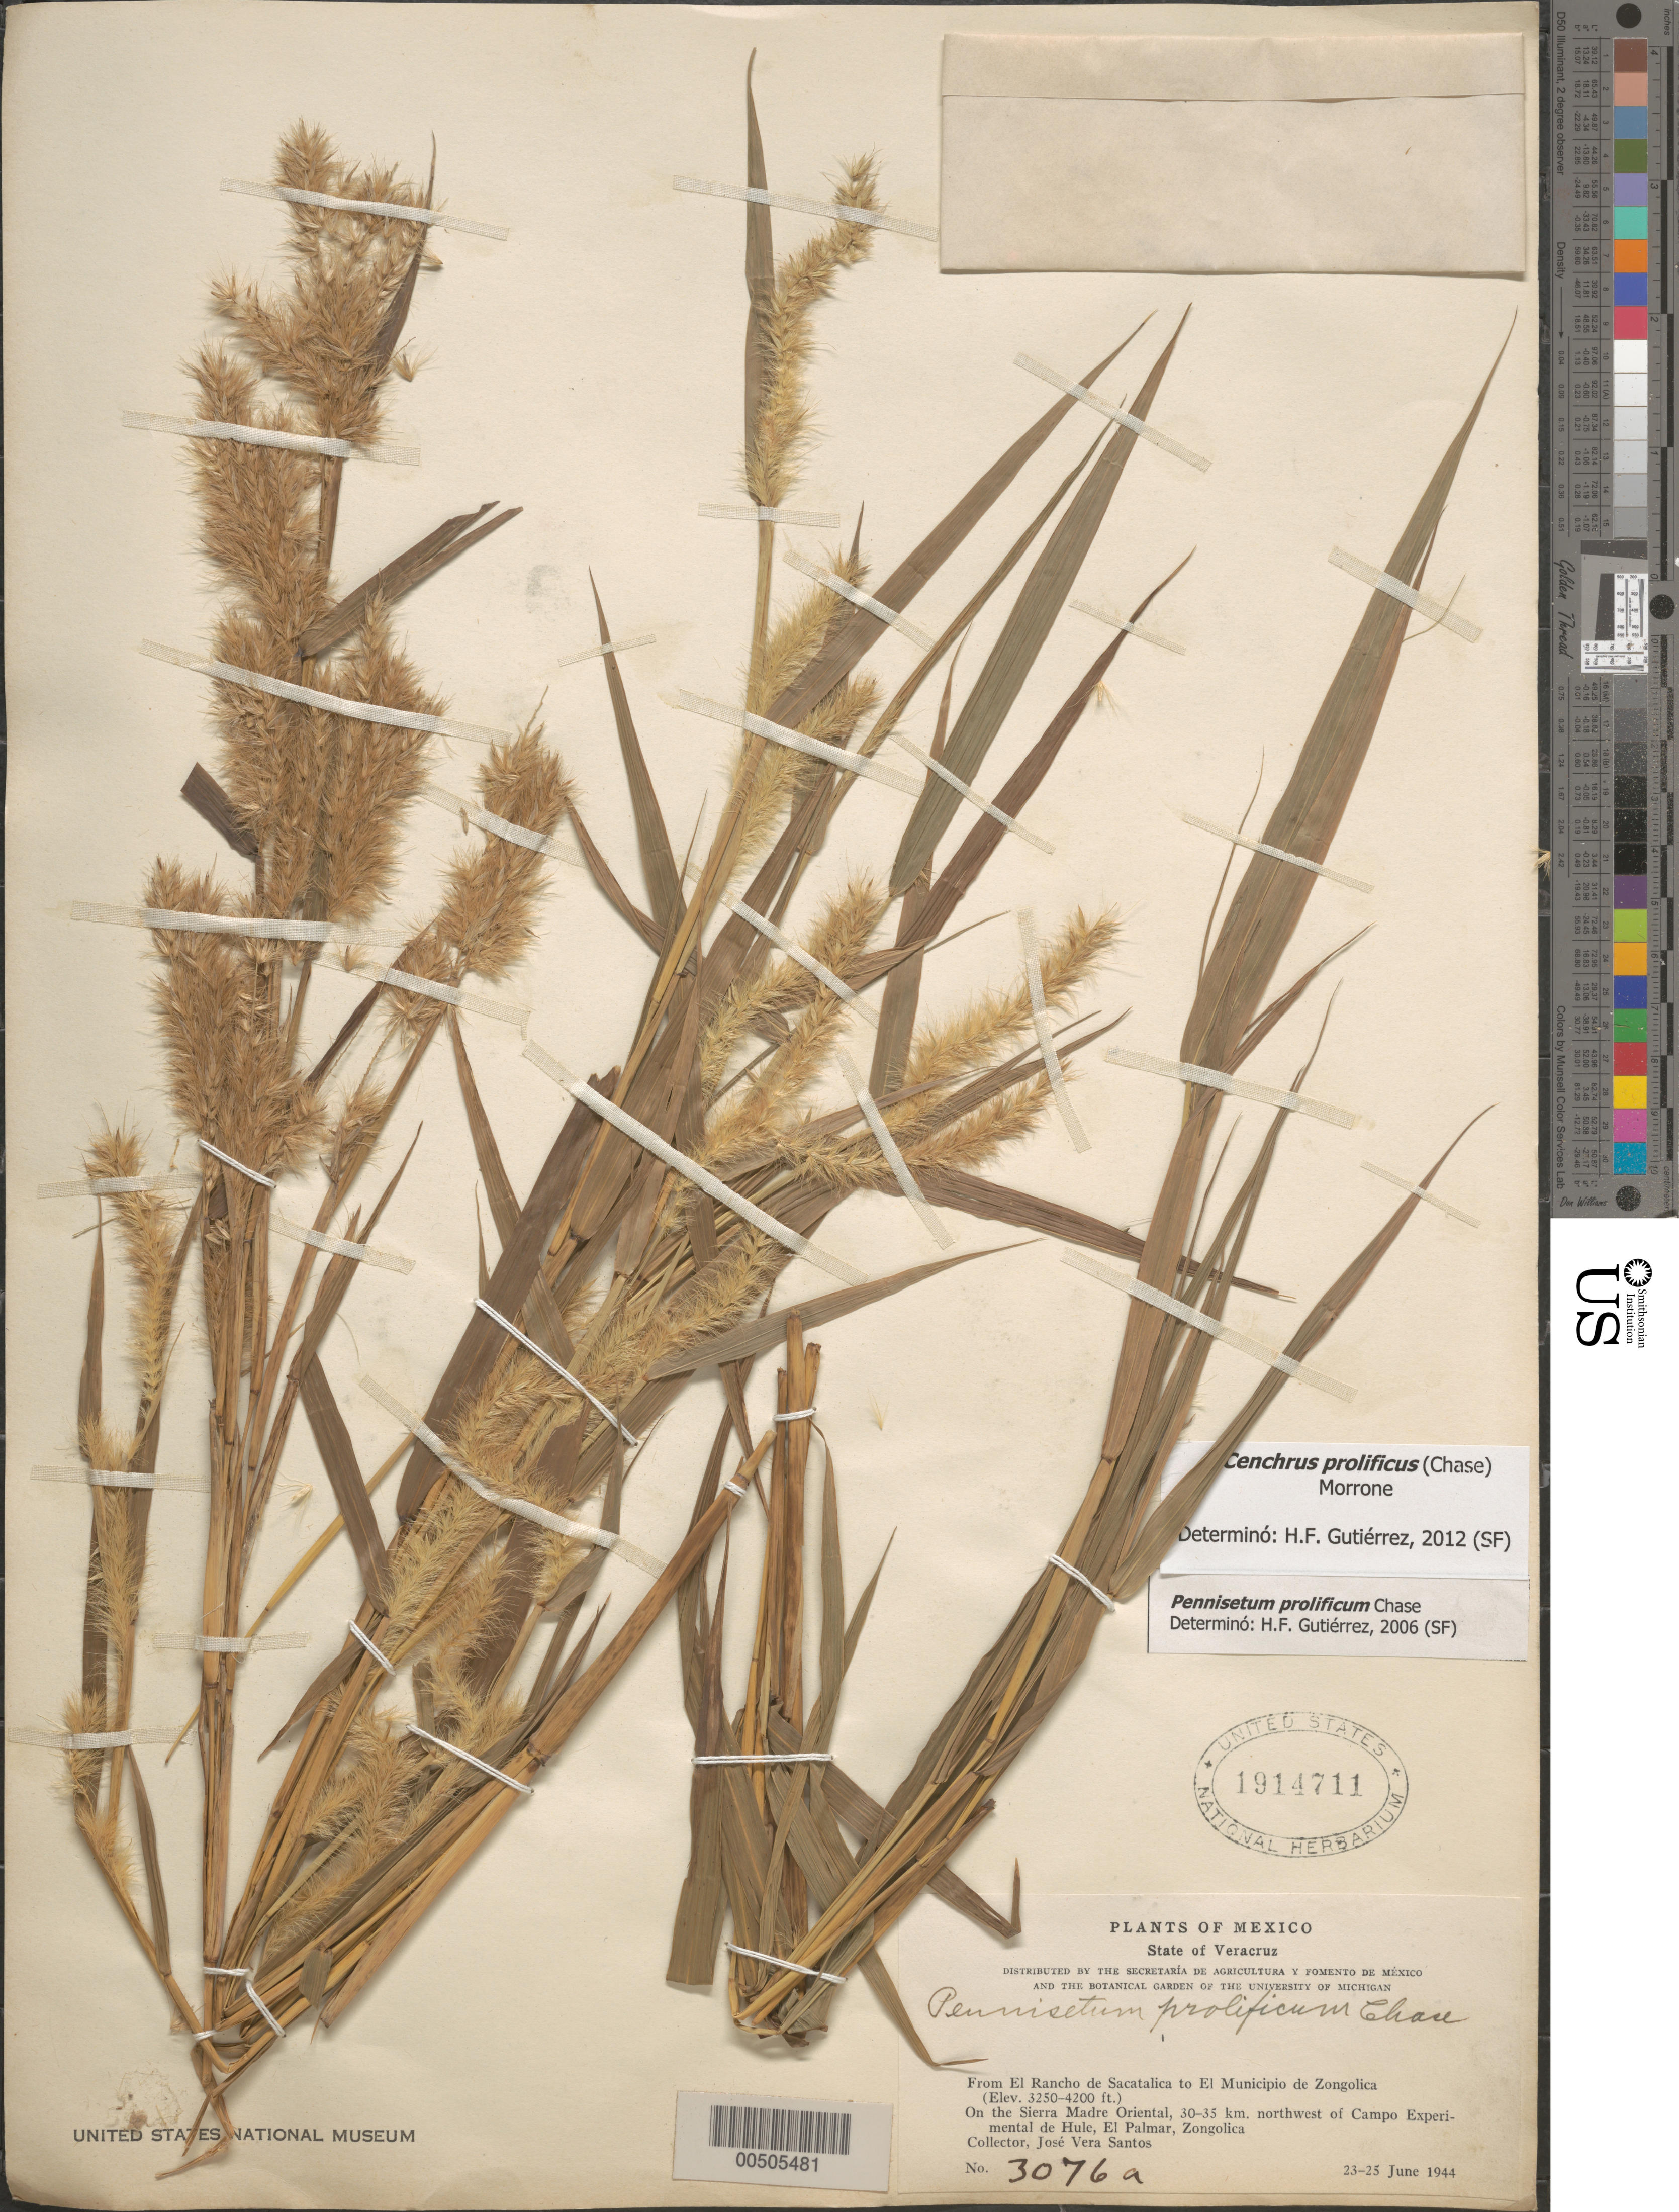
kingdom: Plantae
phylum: Tracheophyta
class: Liliopsida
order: Poales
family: Poaceae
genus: Cenchrus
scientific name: Cenchrus prolificus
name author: (Chase) Morrone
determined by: Gutiérrez, H. F.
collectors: J. V. Santos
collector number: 3076a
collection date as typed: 23 Jun 1944 to 25 Jun 1944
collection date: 1944-06-23/1944-06-25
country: Mexico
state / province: Veracruz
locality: From El Rancho de Sacatalica to El Municipio de Zongolica, on the Sierra Madre Oriental, 30-35 km NW of Campo Experimental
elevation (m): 991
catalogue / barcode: US 1914711